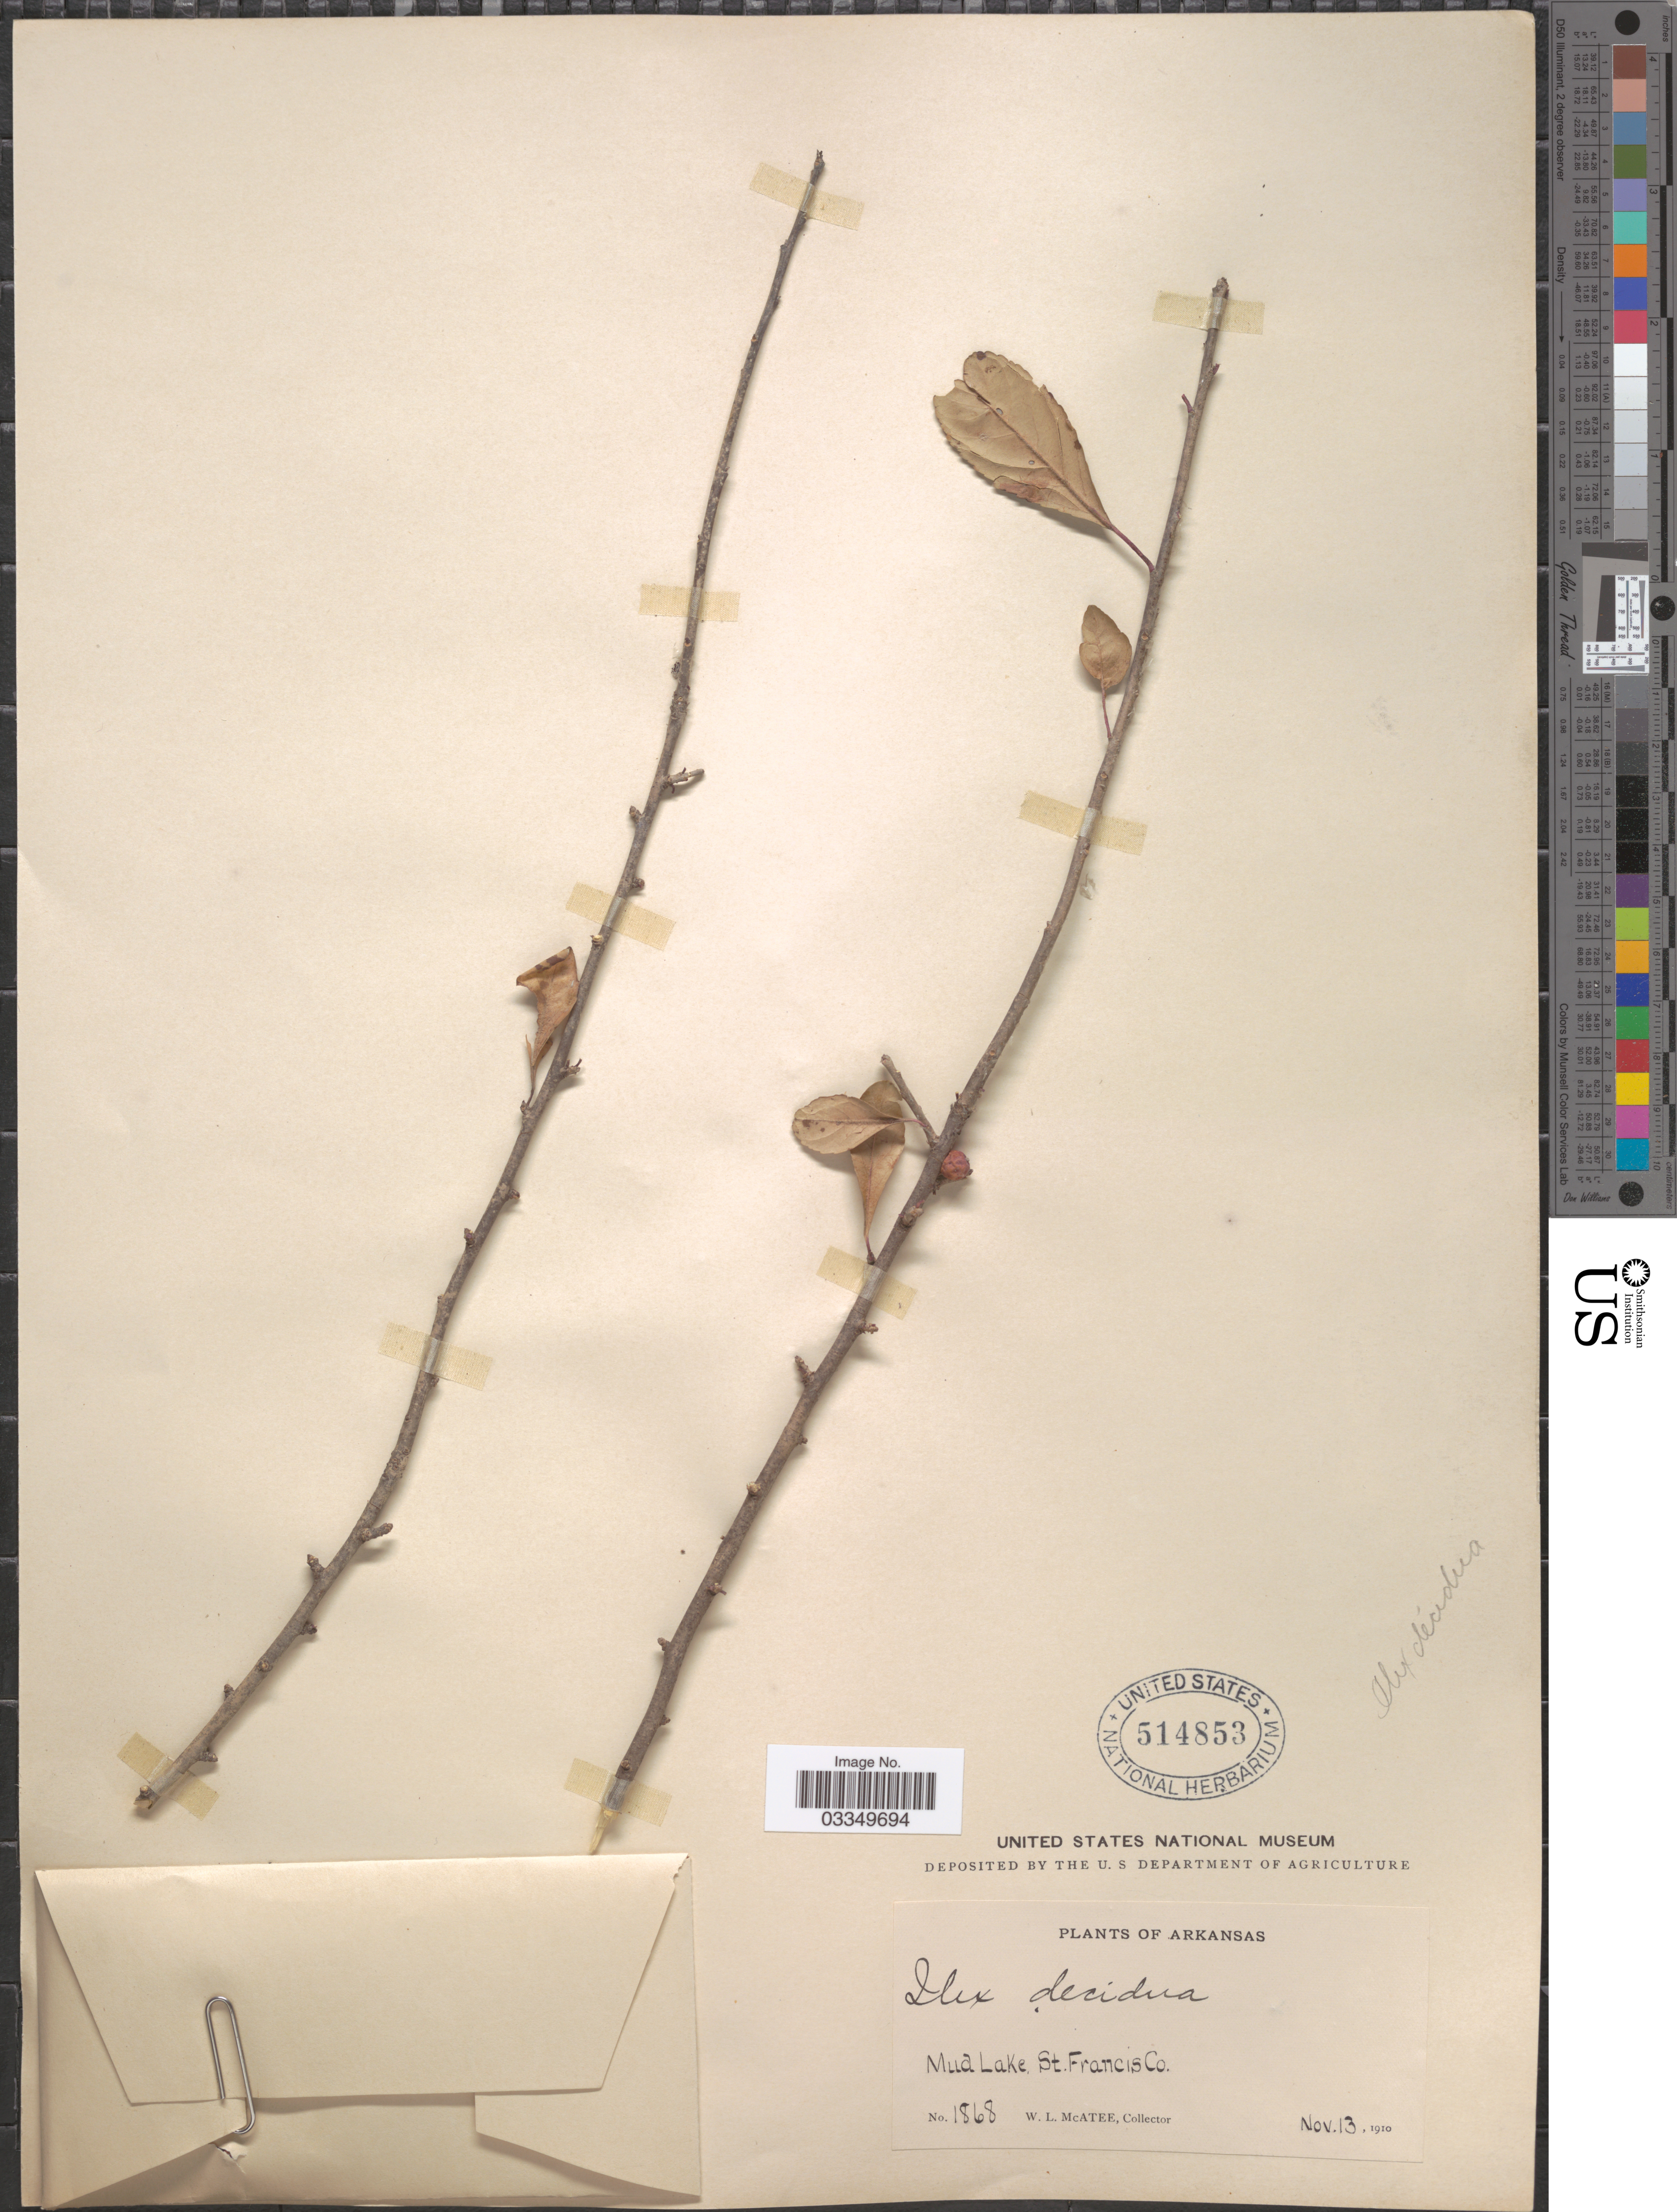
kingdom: Plantae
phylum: Tracheophyta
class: Magnoliopsida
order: Aquifoliales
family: Aquifoliaceae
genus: Ilex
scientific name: Ilex decidua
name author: Walter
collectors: W. McAtee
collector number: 1868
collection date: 1910-11-13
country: United States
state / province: Arkansas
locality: Mud Lake, St. Francis Co.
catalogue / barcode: US 514853